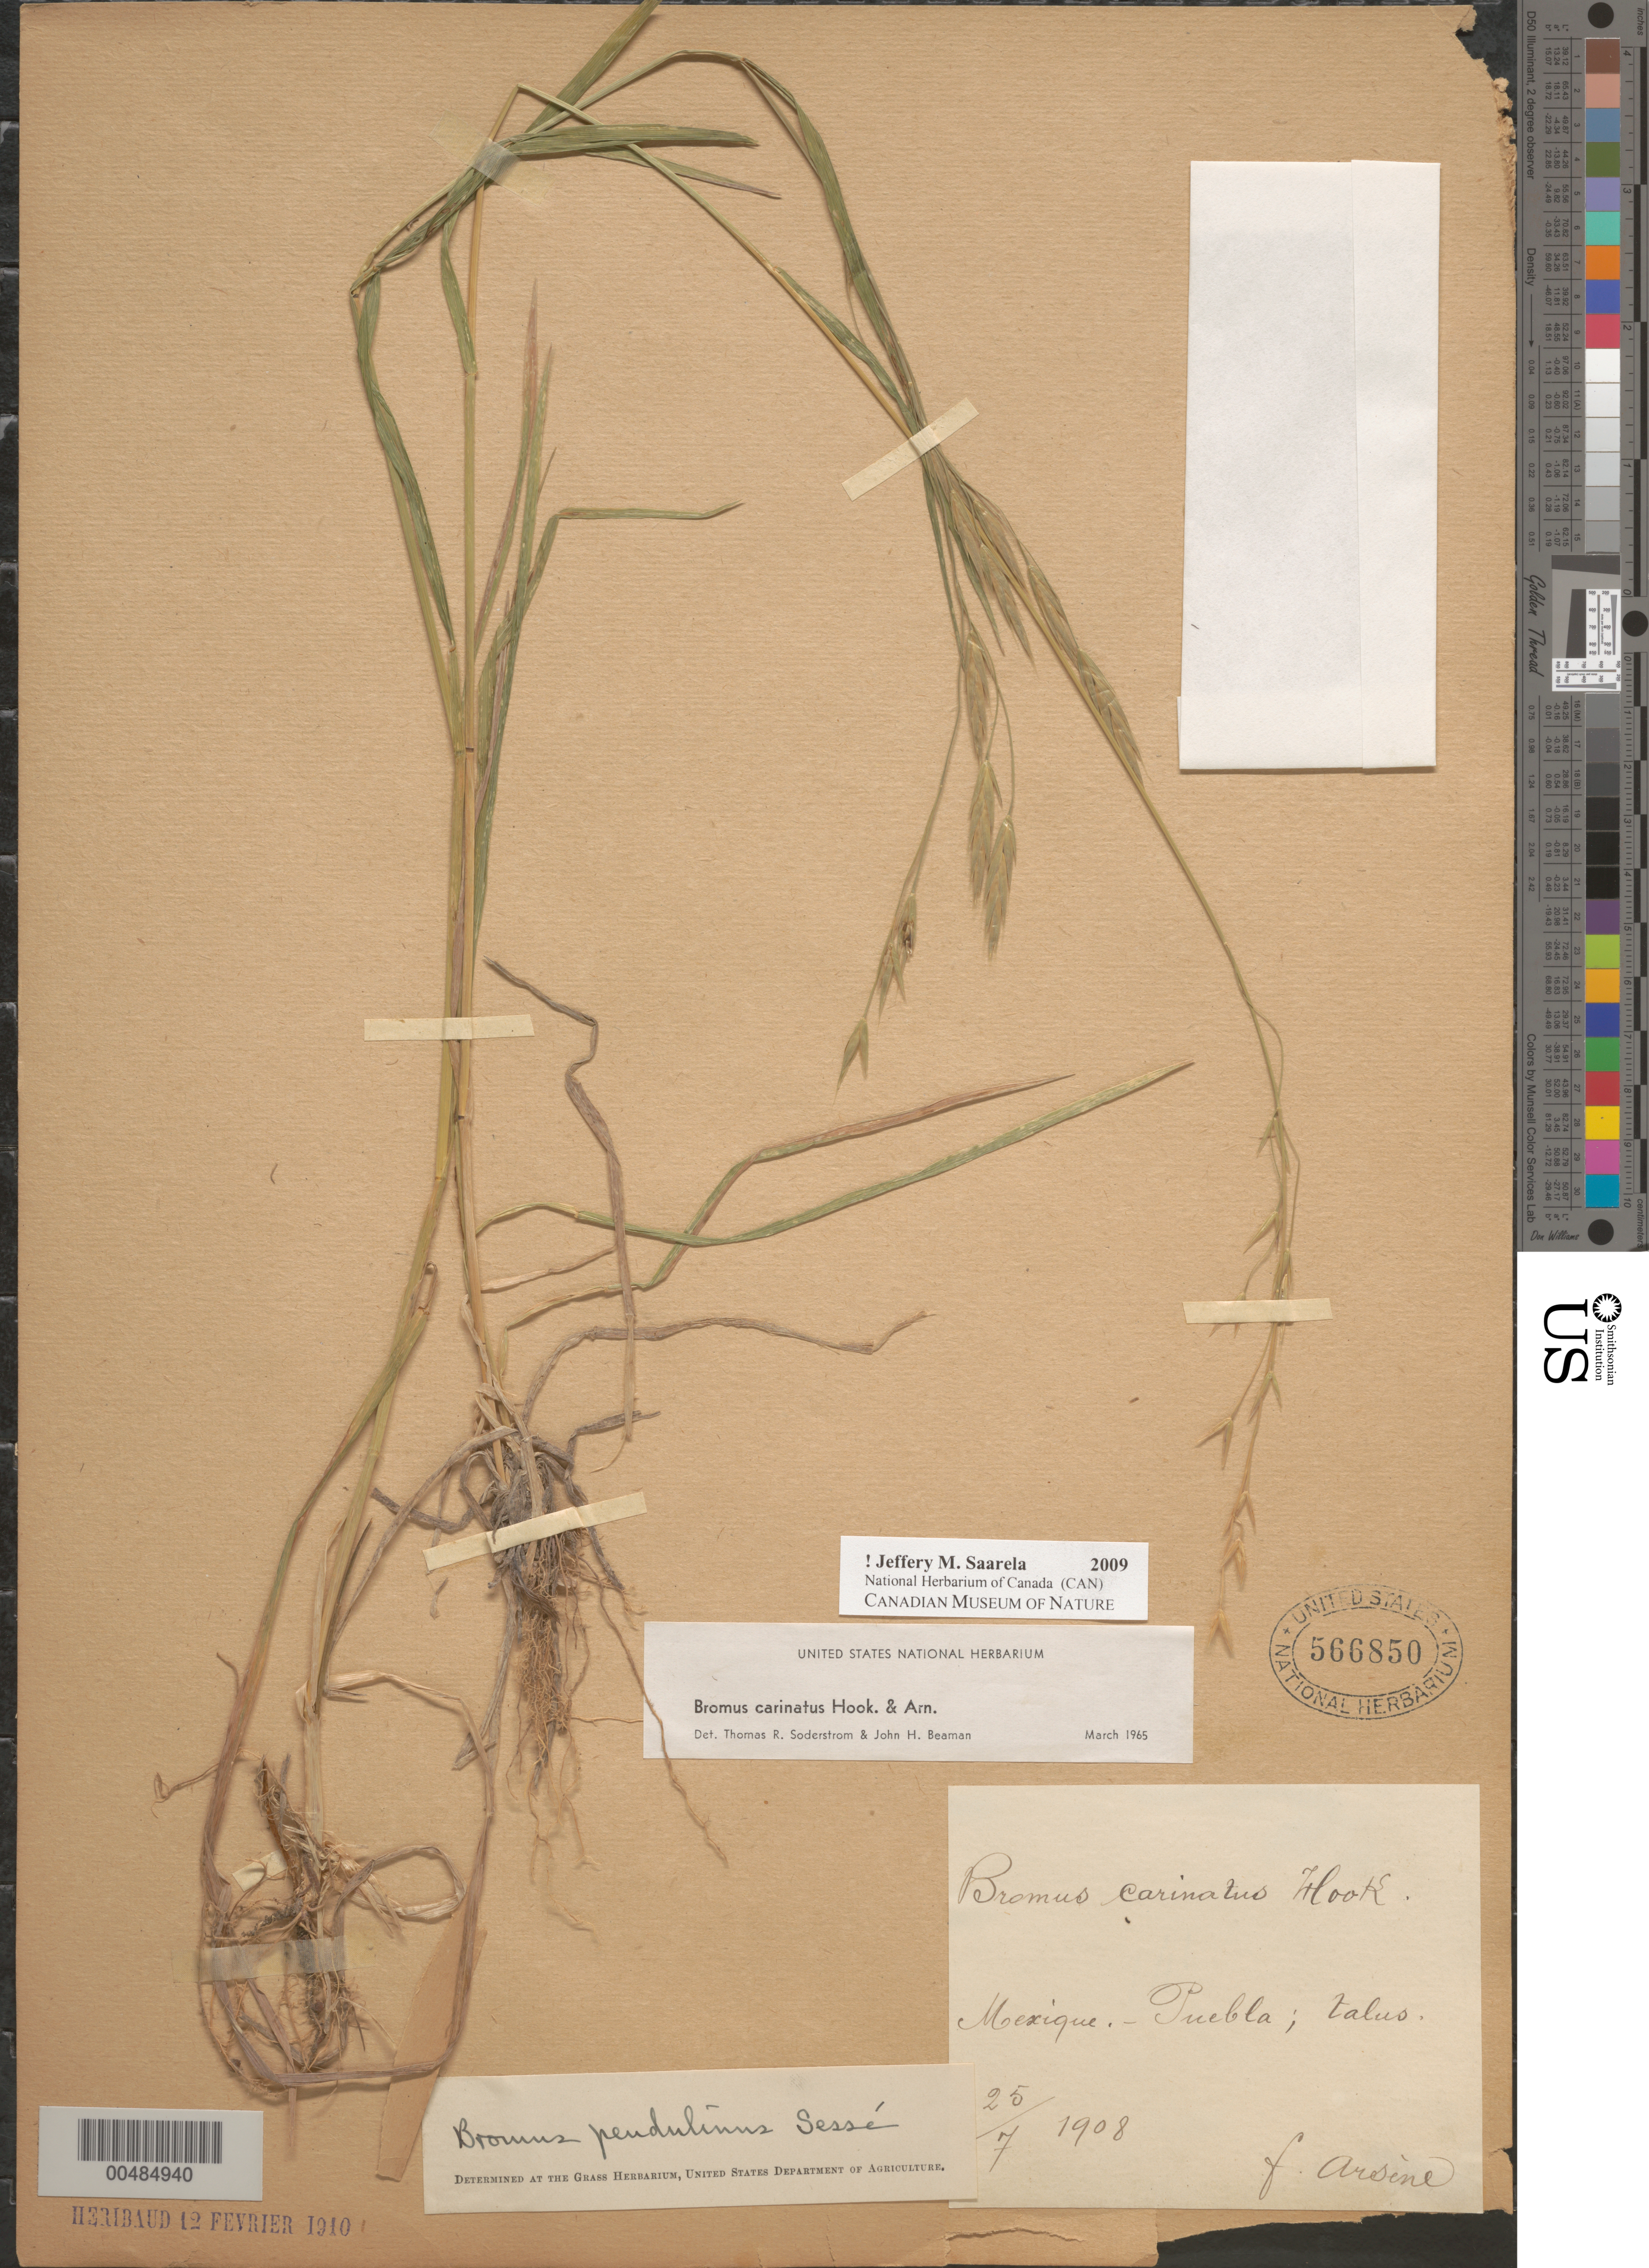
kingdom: Plantae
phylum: Tracheophyta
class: Liliopsida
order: Poales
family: Poaceae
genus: Bromus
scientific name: Bromus carinatus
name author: Hook. & Arn.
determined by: Soderstrom, T. R.; Beaman, J. H.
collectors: Bro. G. Arsène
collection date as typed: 25 Jul 1908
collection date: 1908-07-25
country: Mexico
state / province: Puebla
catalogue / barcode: US 566850